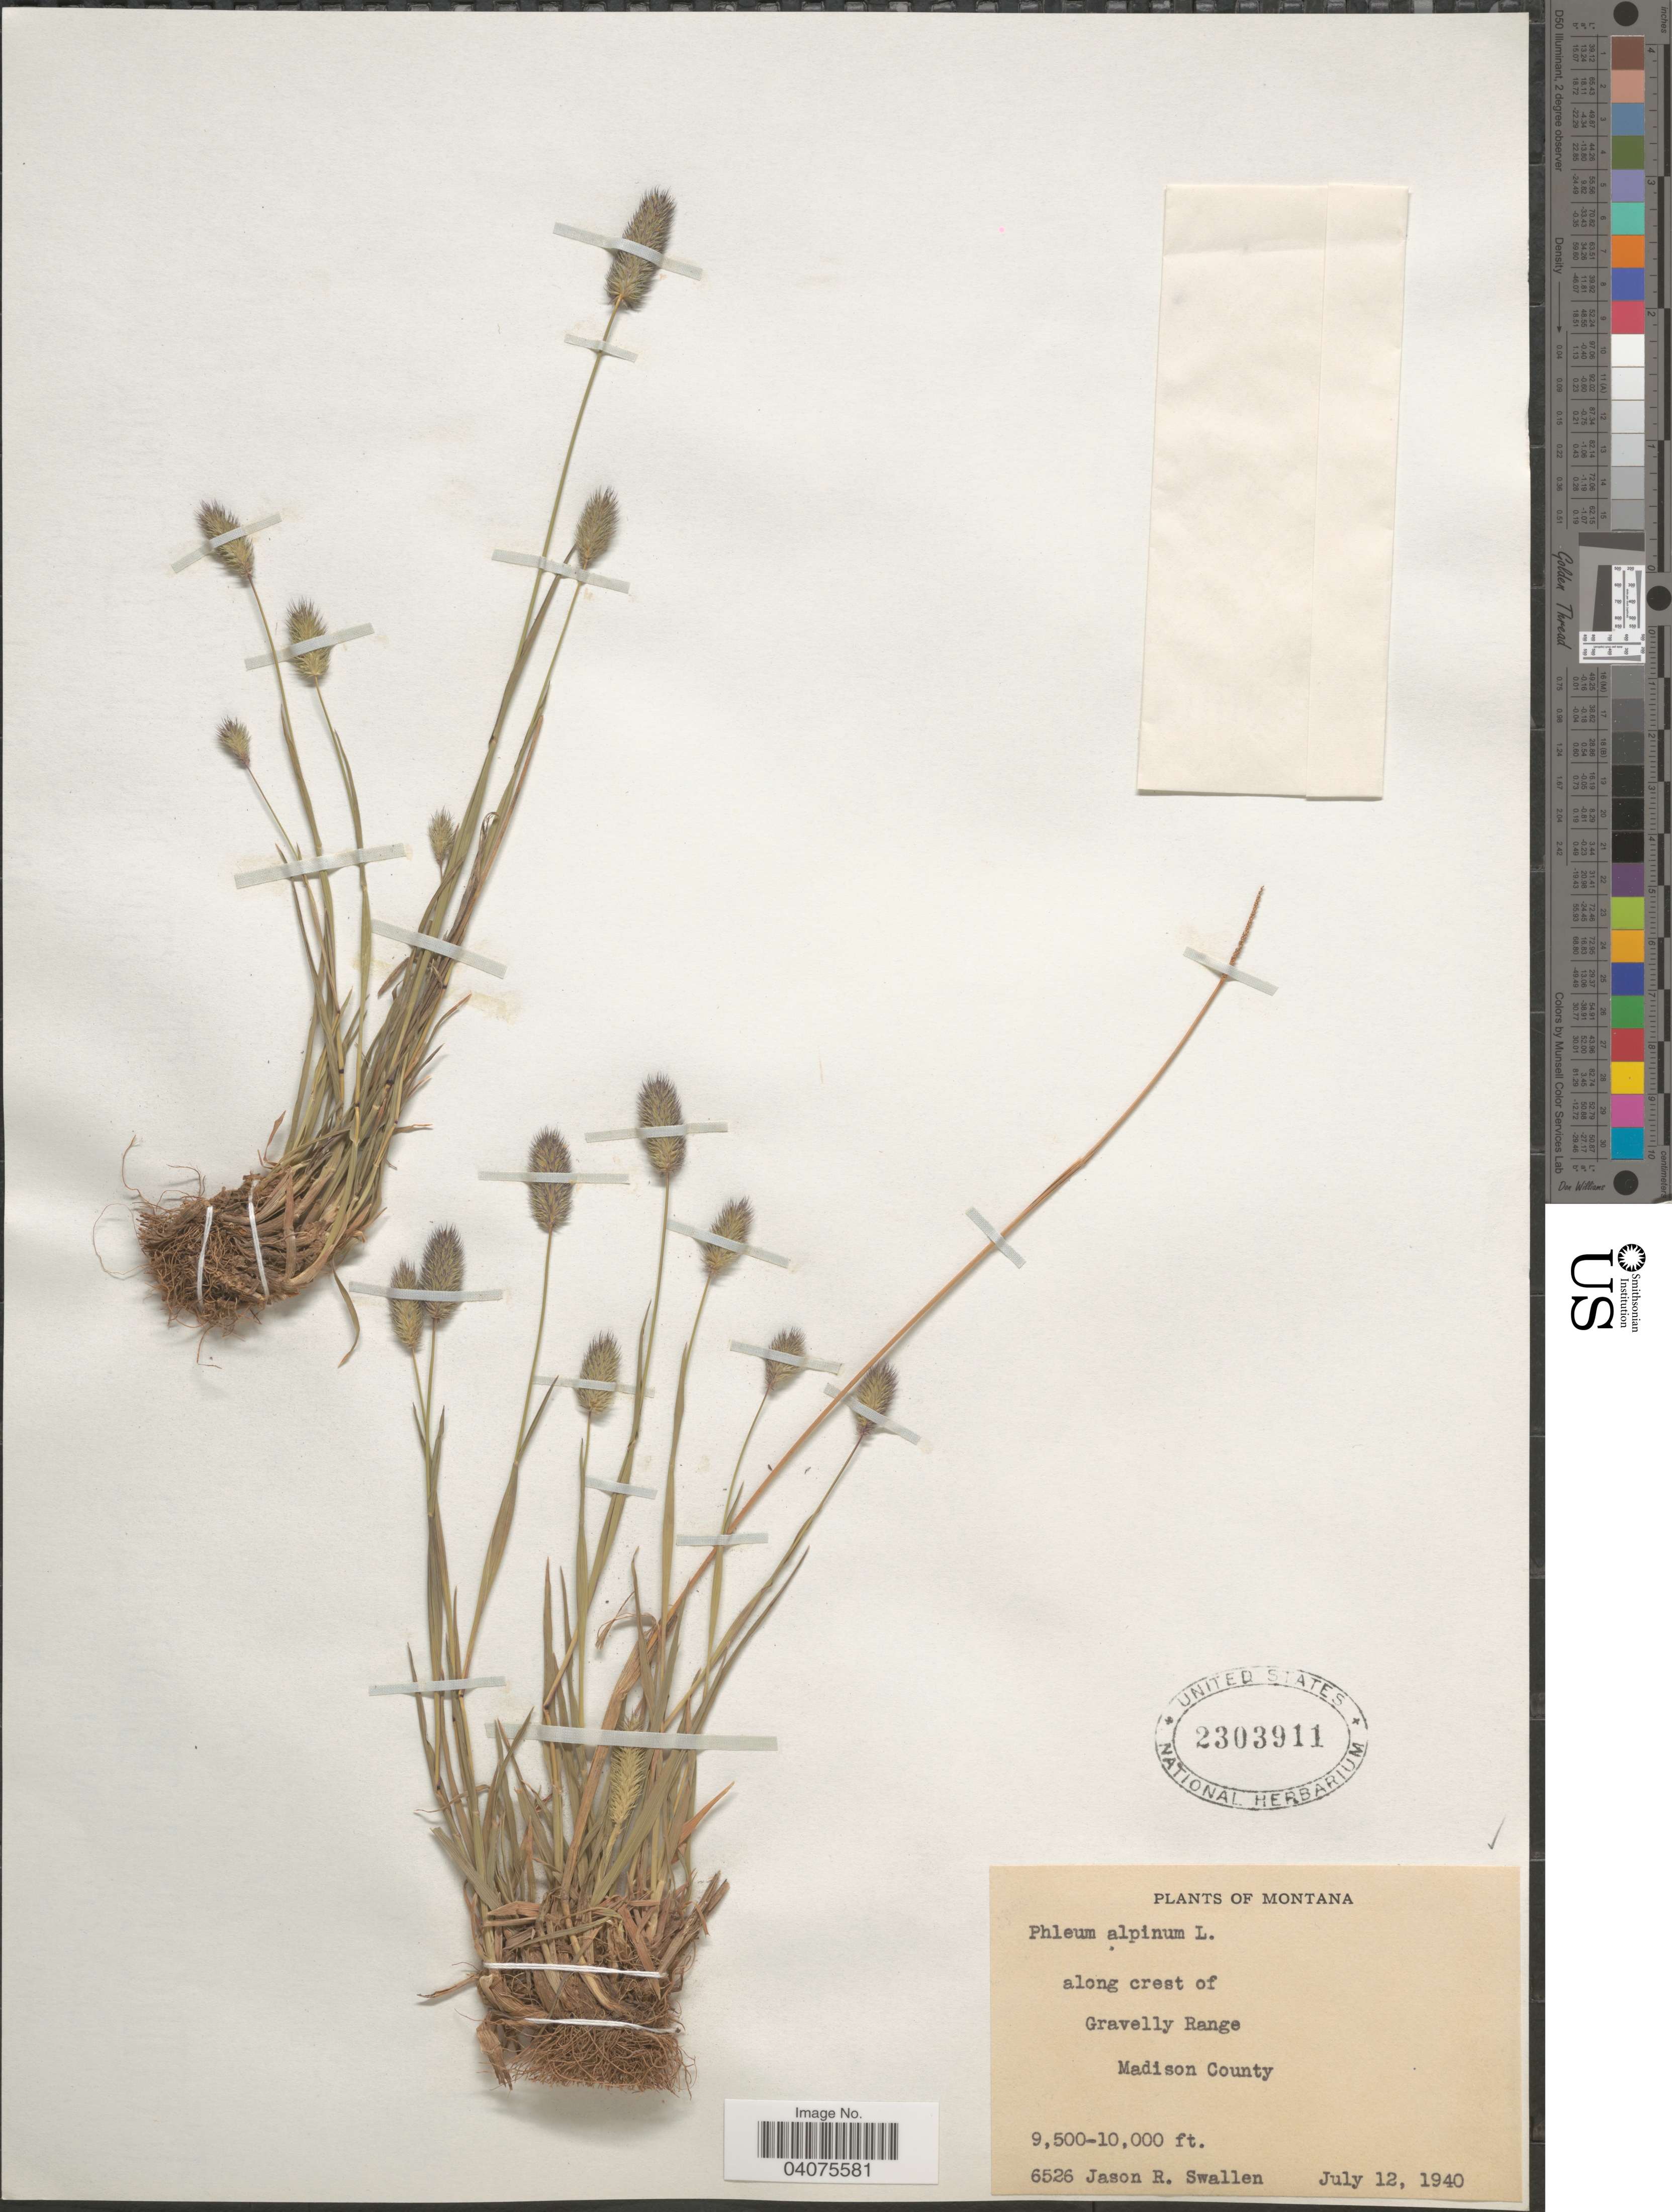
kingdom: Plantae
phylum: Tracheophyta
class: Liliopsida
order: Poales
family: Poaceae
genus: Phleum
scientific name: Phleum alpinum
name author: L.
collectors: J. R. Swallen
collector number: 6526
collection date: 1940-07-12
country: United States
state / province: Montana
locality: Along crest of Gravelly Range. Madison County.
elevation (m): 2896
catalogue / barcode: US 2303911